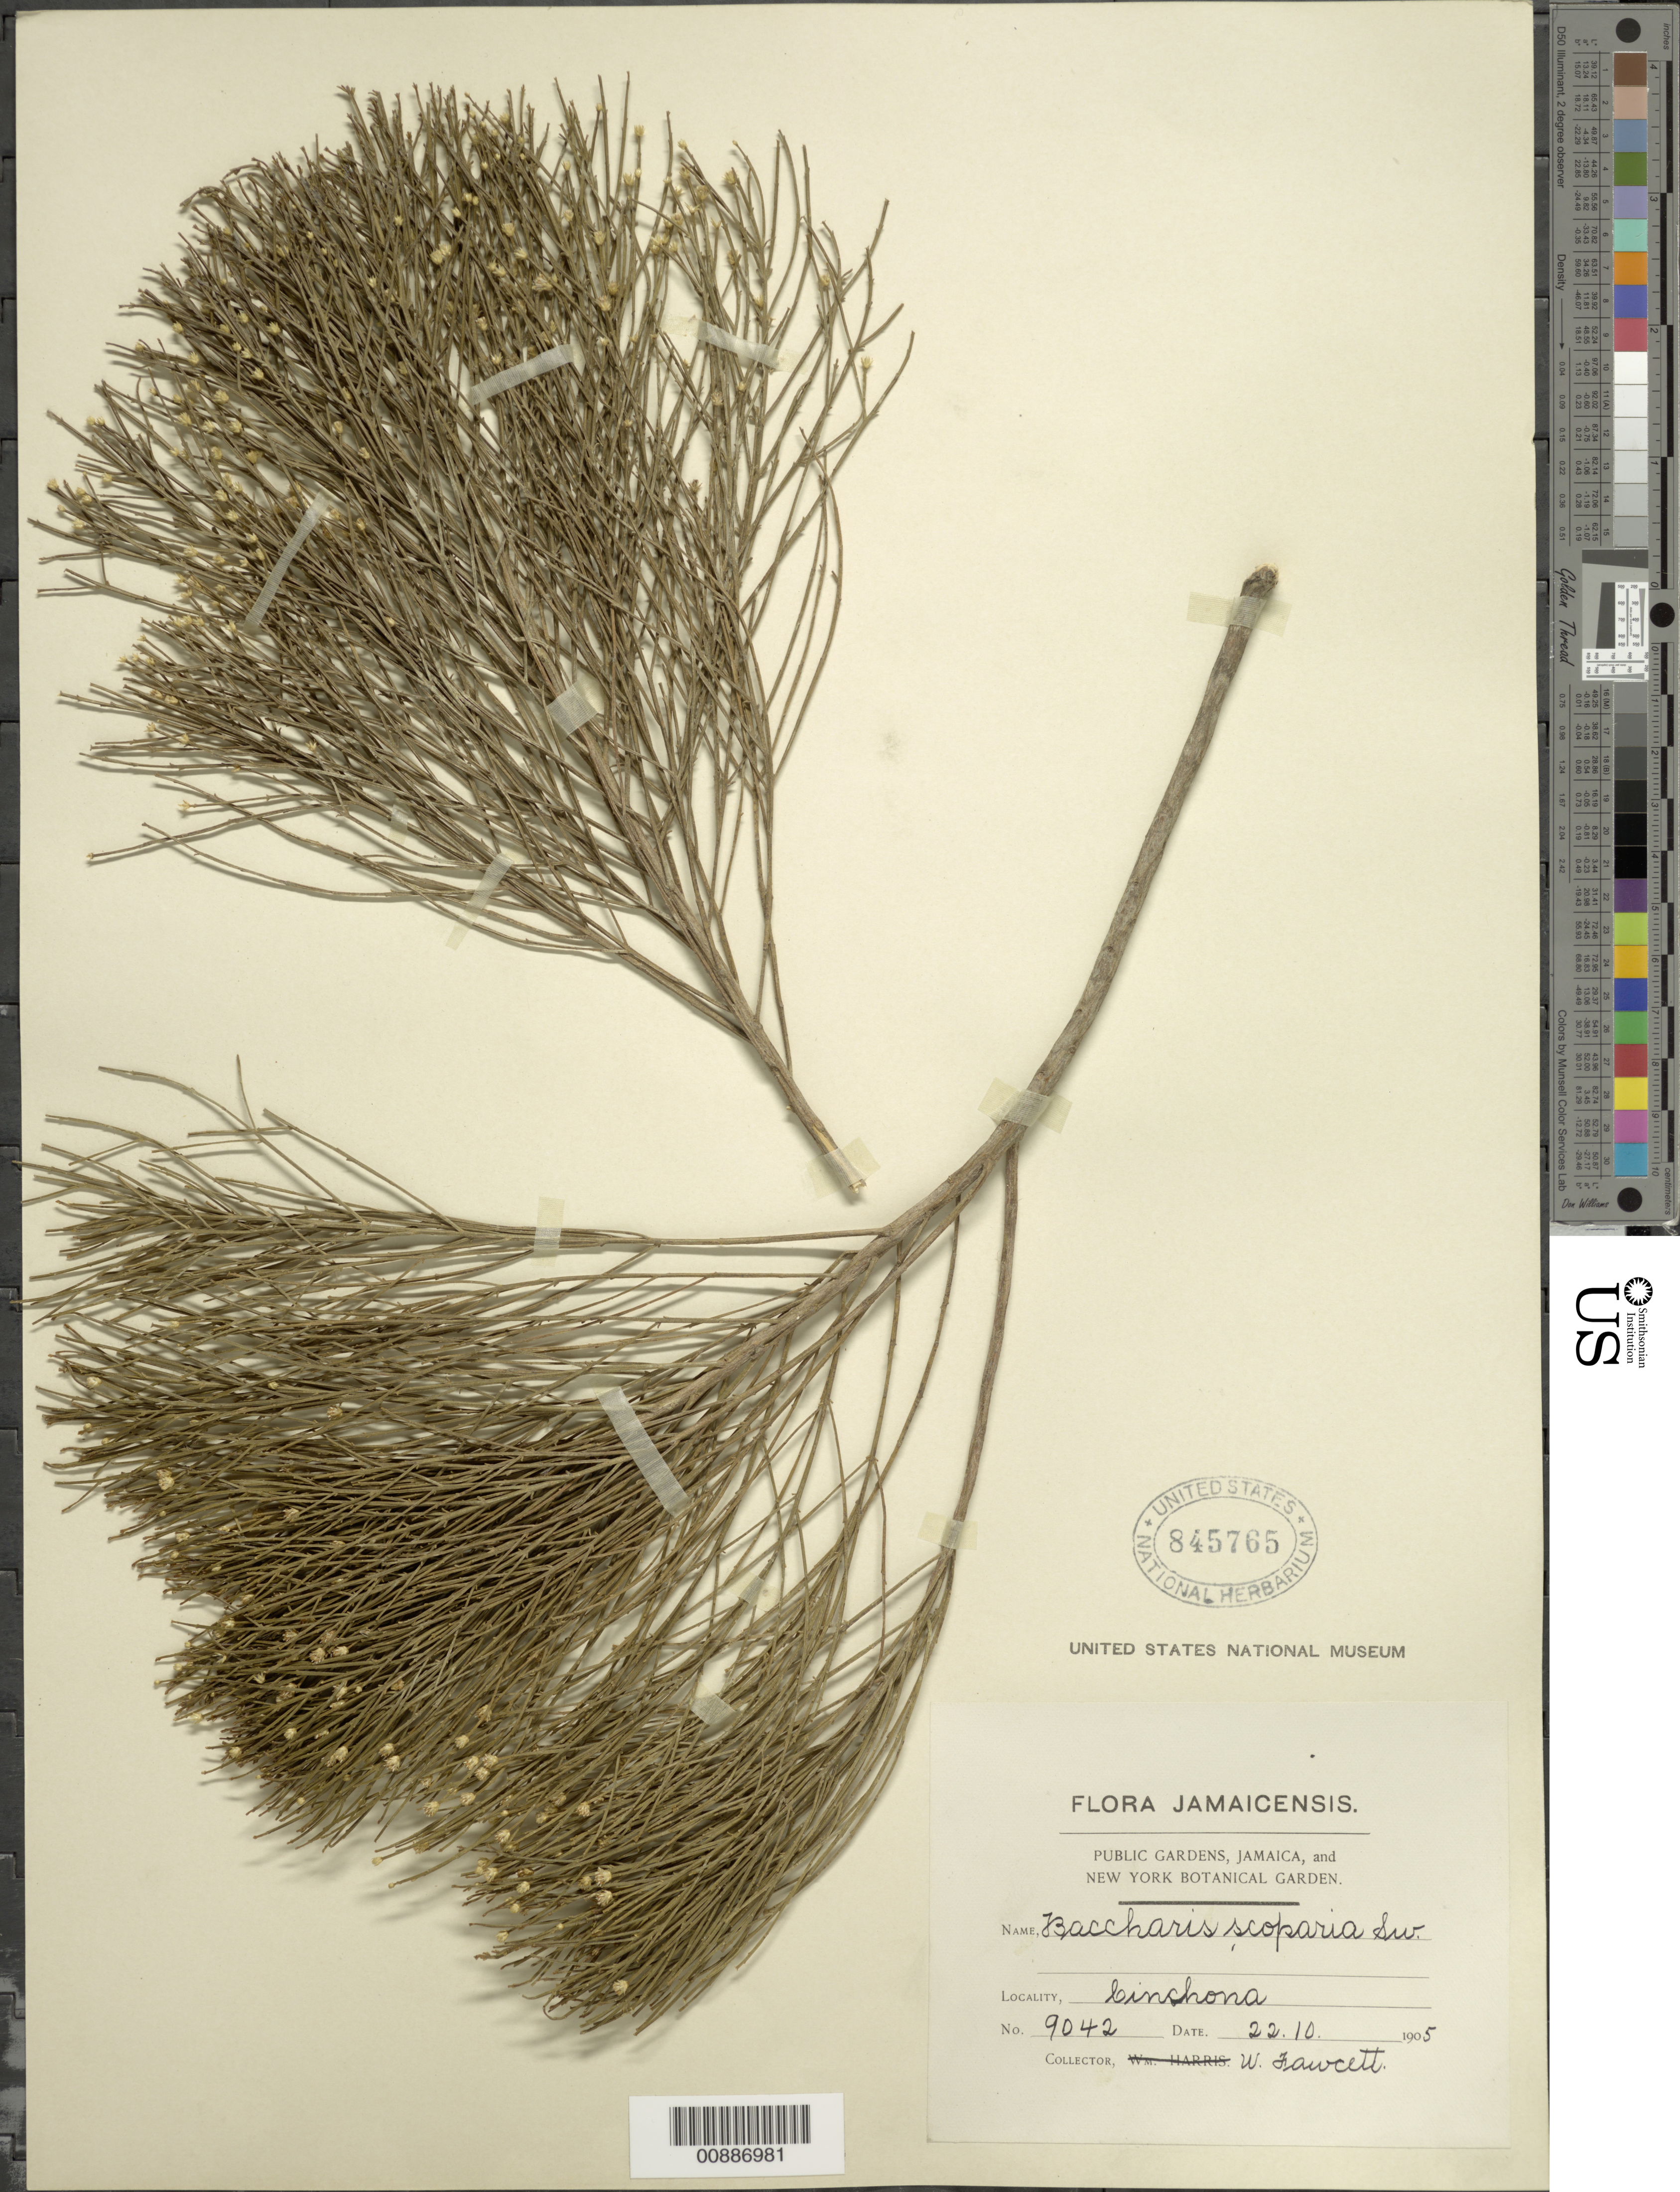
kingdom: Plantae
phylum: Tracheophyta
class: Magnoliopsida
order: Asterales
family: Asteraceae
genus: Baccharis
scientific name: Baccharis scoparia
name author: (L.) Sw.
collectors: W. Fawcett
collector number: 9042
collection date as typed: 22 Oct 1905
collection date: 1905-10-22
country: Jamaica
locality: Cinchona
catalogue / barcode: US 845765